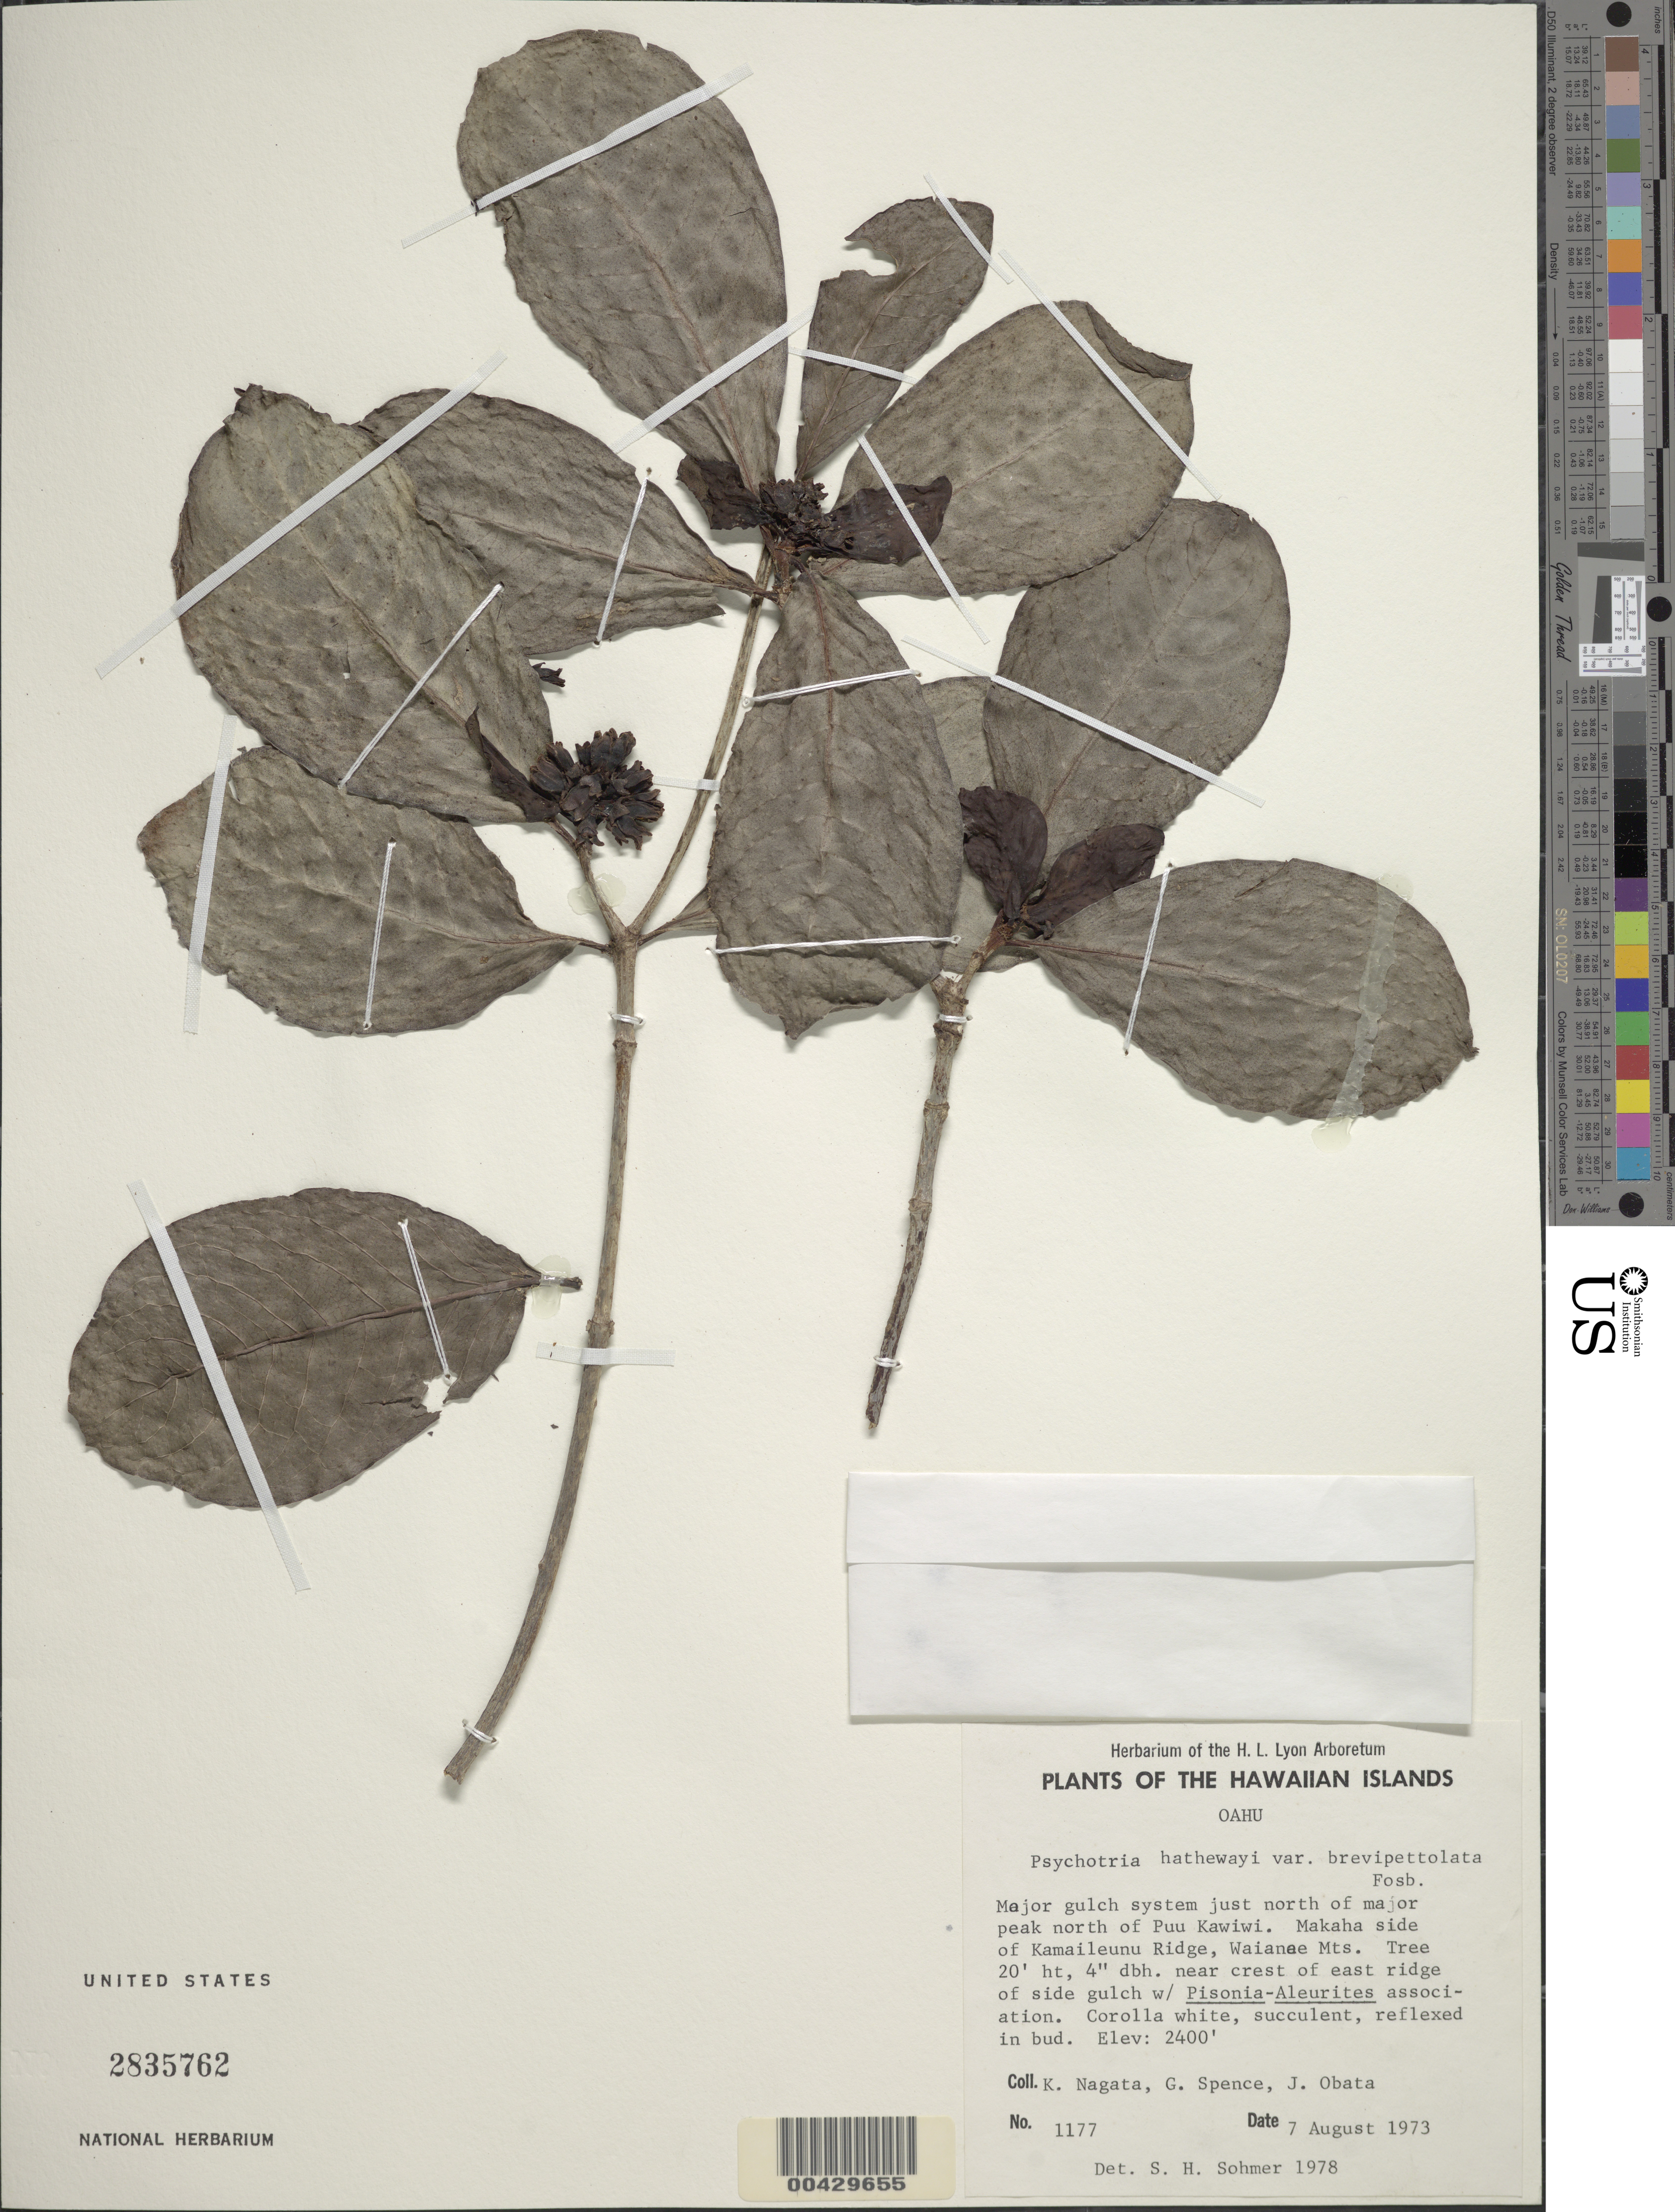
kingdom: Plantae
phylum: Tracheophyta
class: Magnoliopsida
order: Gentianales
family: Rubiaceae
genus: Psychotria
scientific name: Psychotria hathewayi var. brevipetiolata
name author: Fosberg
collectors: K. Nagata, G. Spence & J. Obata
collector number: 1177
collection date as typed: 7 Aug 1973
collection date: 1973-08-07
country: United States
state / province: Hawaii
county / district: Honolulu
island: Oahu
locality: Major gulch system just north of major peak north of Puu Kawiwi. Makaha side of Kamaileunu Ridge, Waianae Mts.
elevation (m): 732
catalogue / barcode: US 2835762